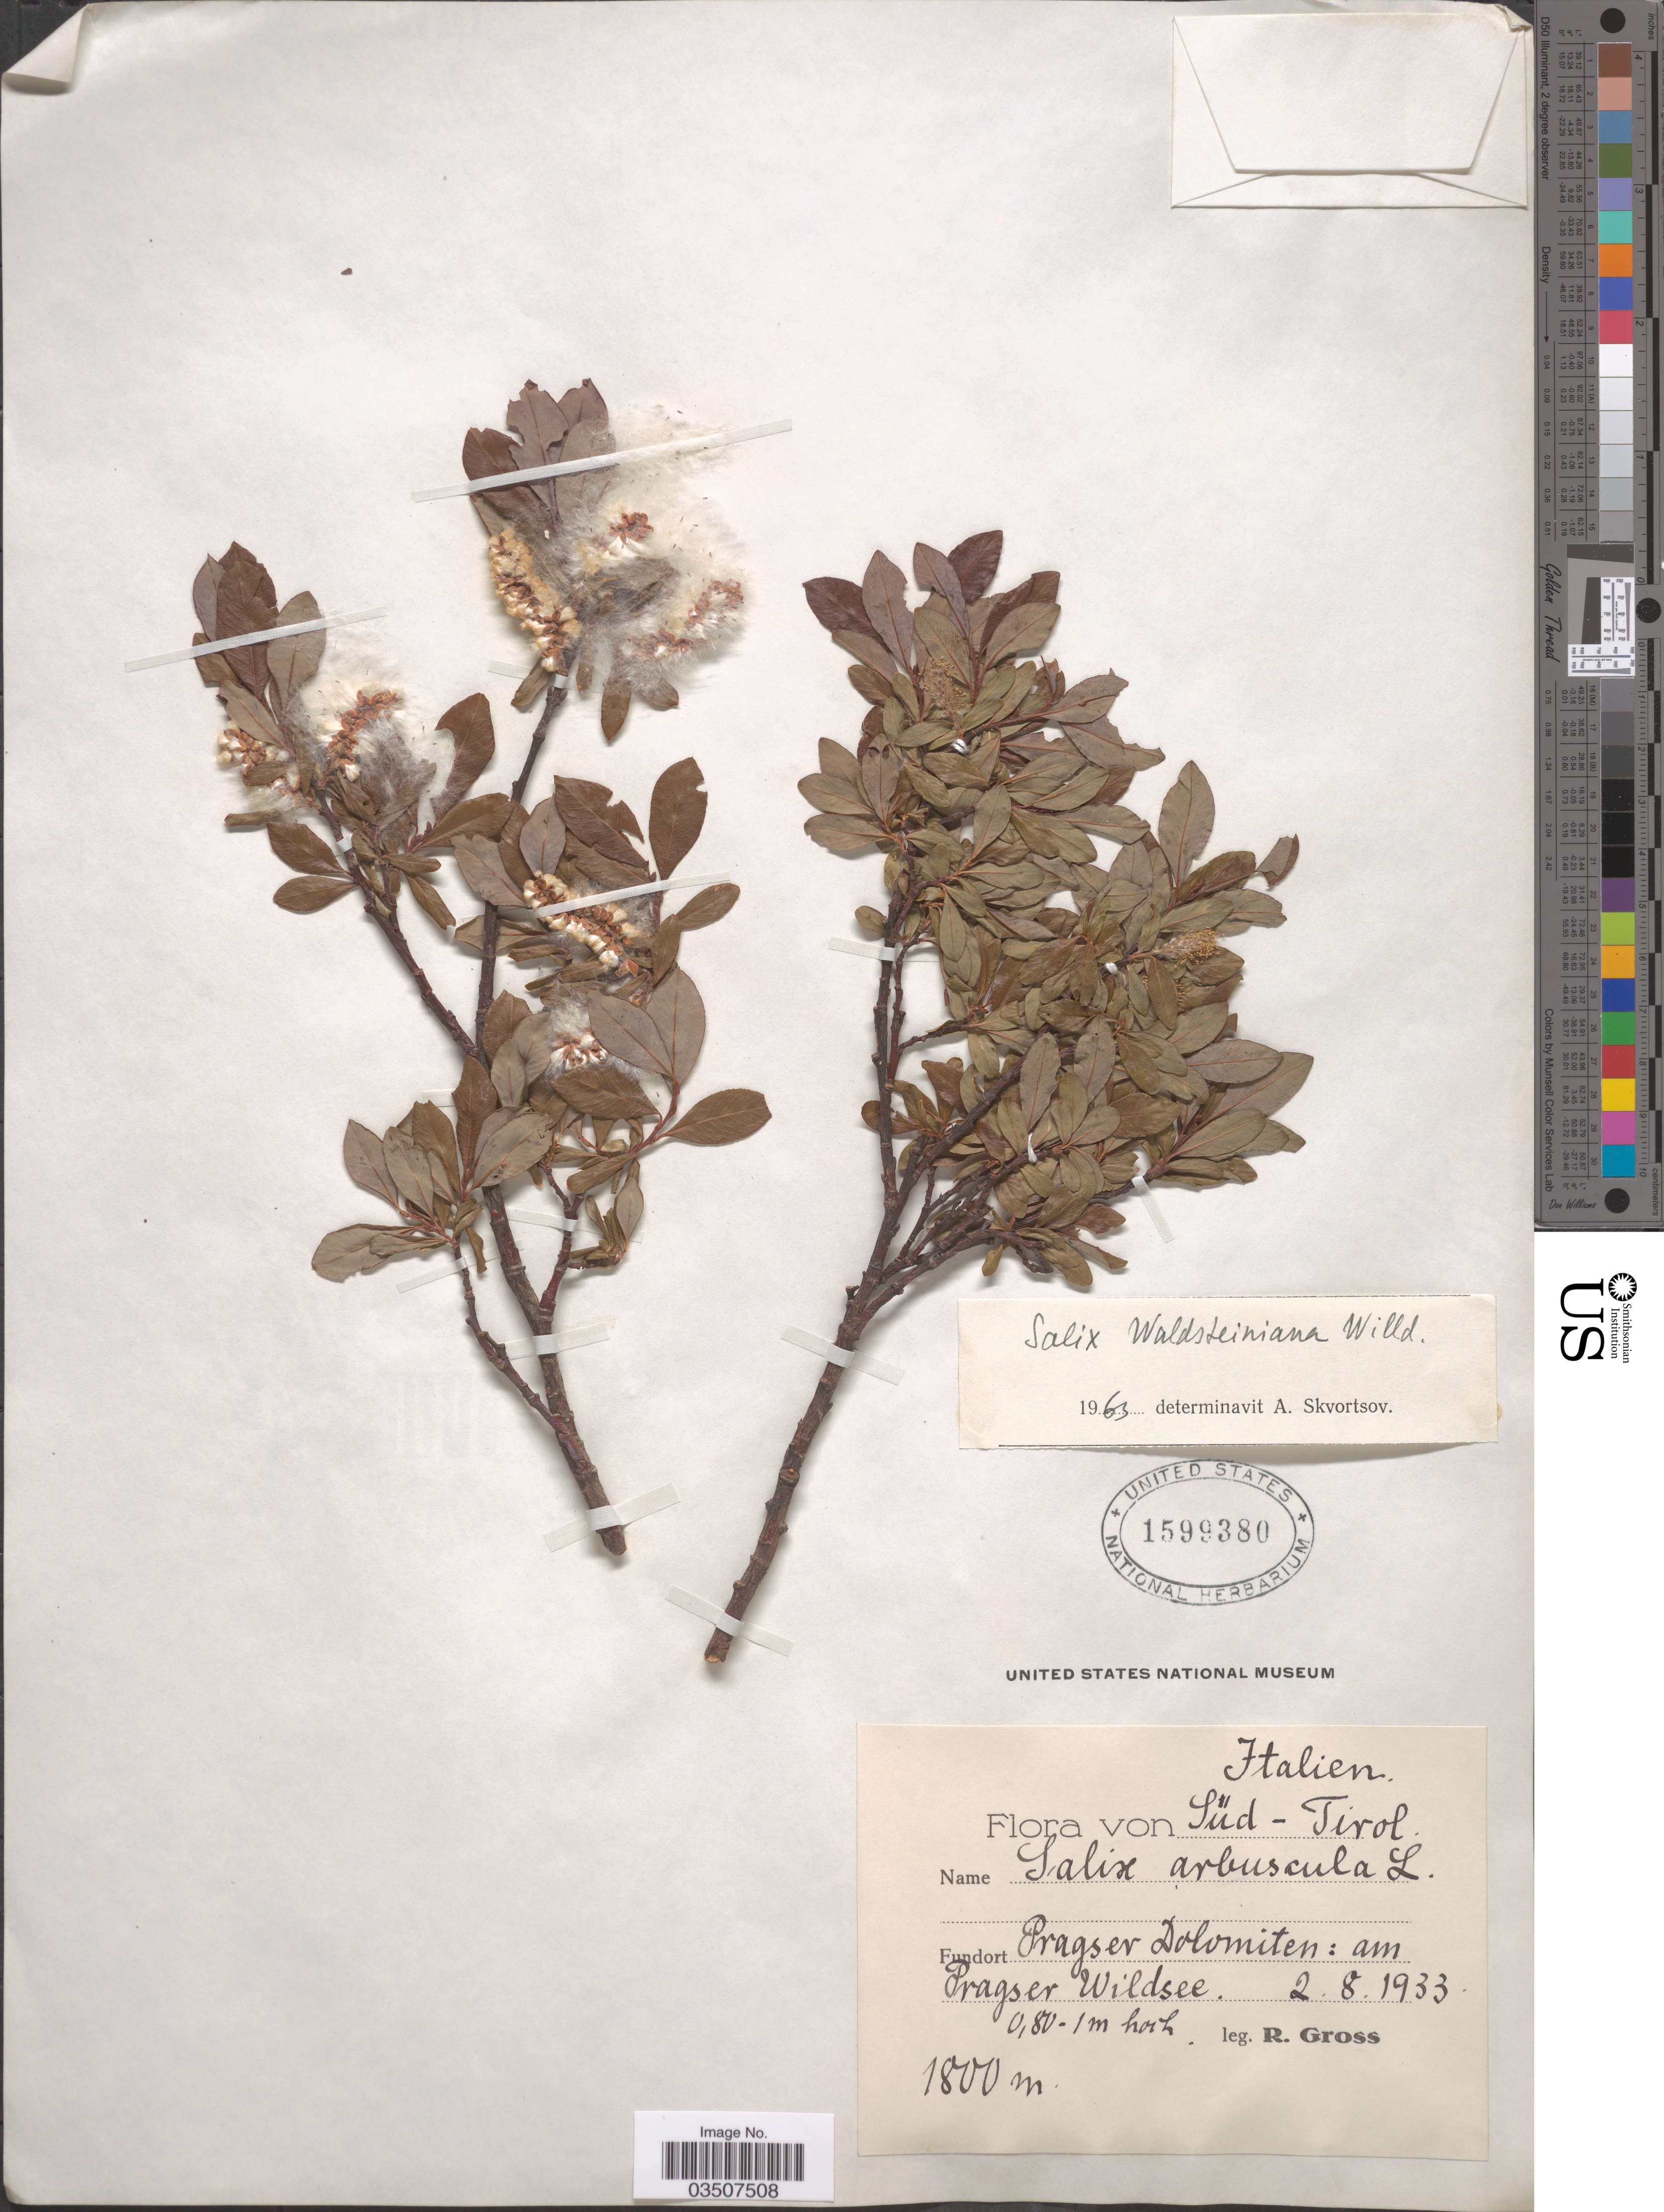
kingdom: Plantae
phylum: Tracheophyta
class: Magnoliopsida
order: Malpighiales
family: Salicaceae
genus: Salix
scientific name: Salix waldsteiniana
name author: Willd.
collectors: R. Gross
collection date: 1933-08-02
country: Italy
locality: Italien. Süd-Tirol. Fundort Pragser Dolomiten: am Pragser Wildsee.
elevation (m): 1800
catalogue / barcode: US 1599380